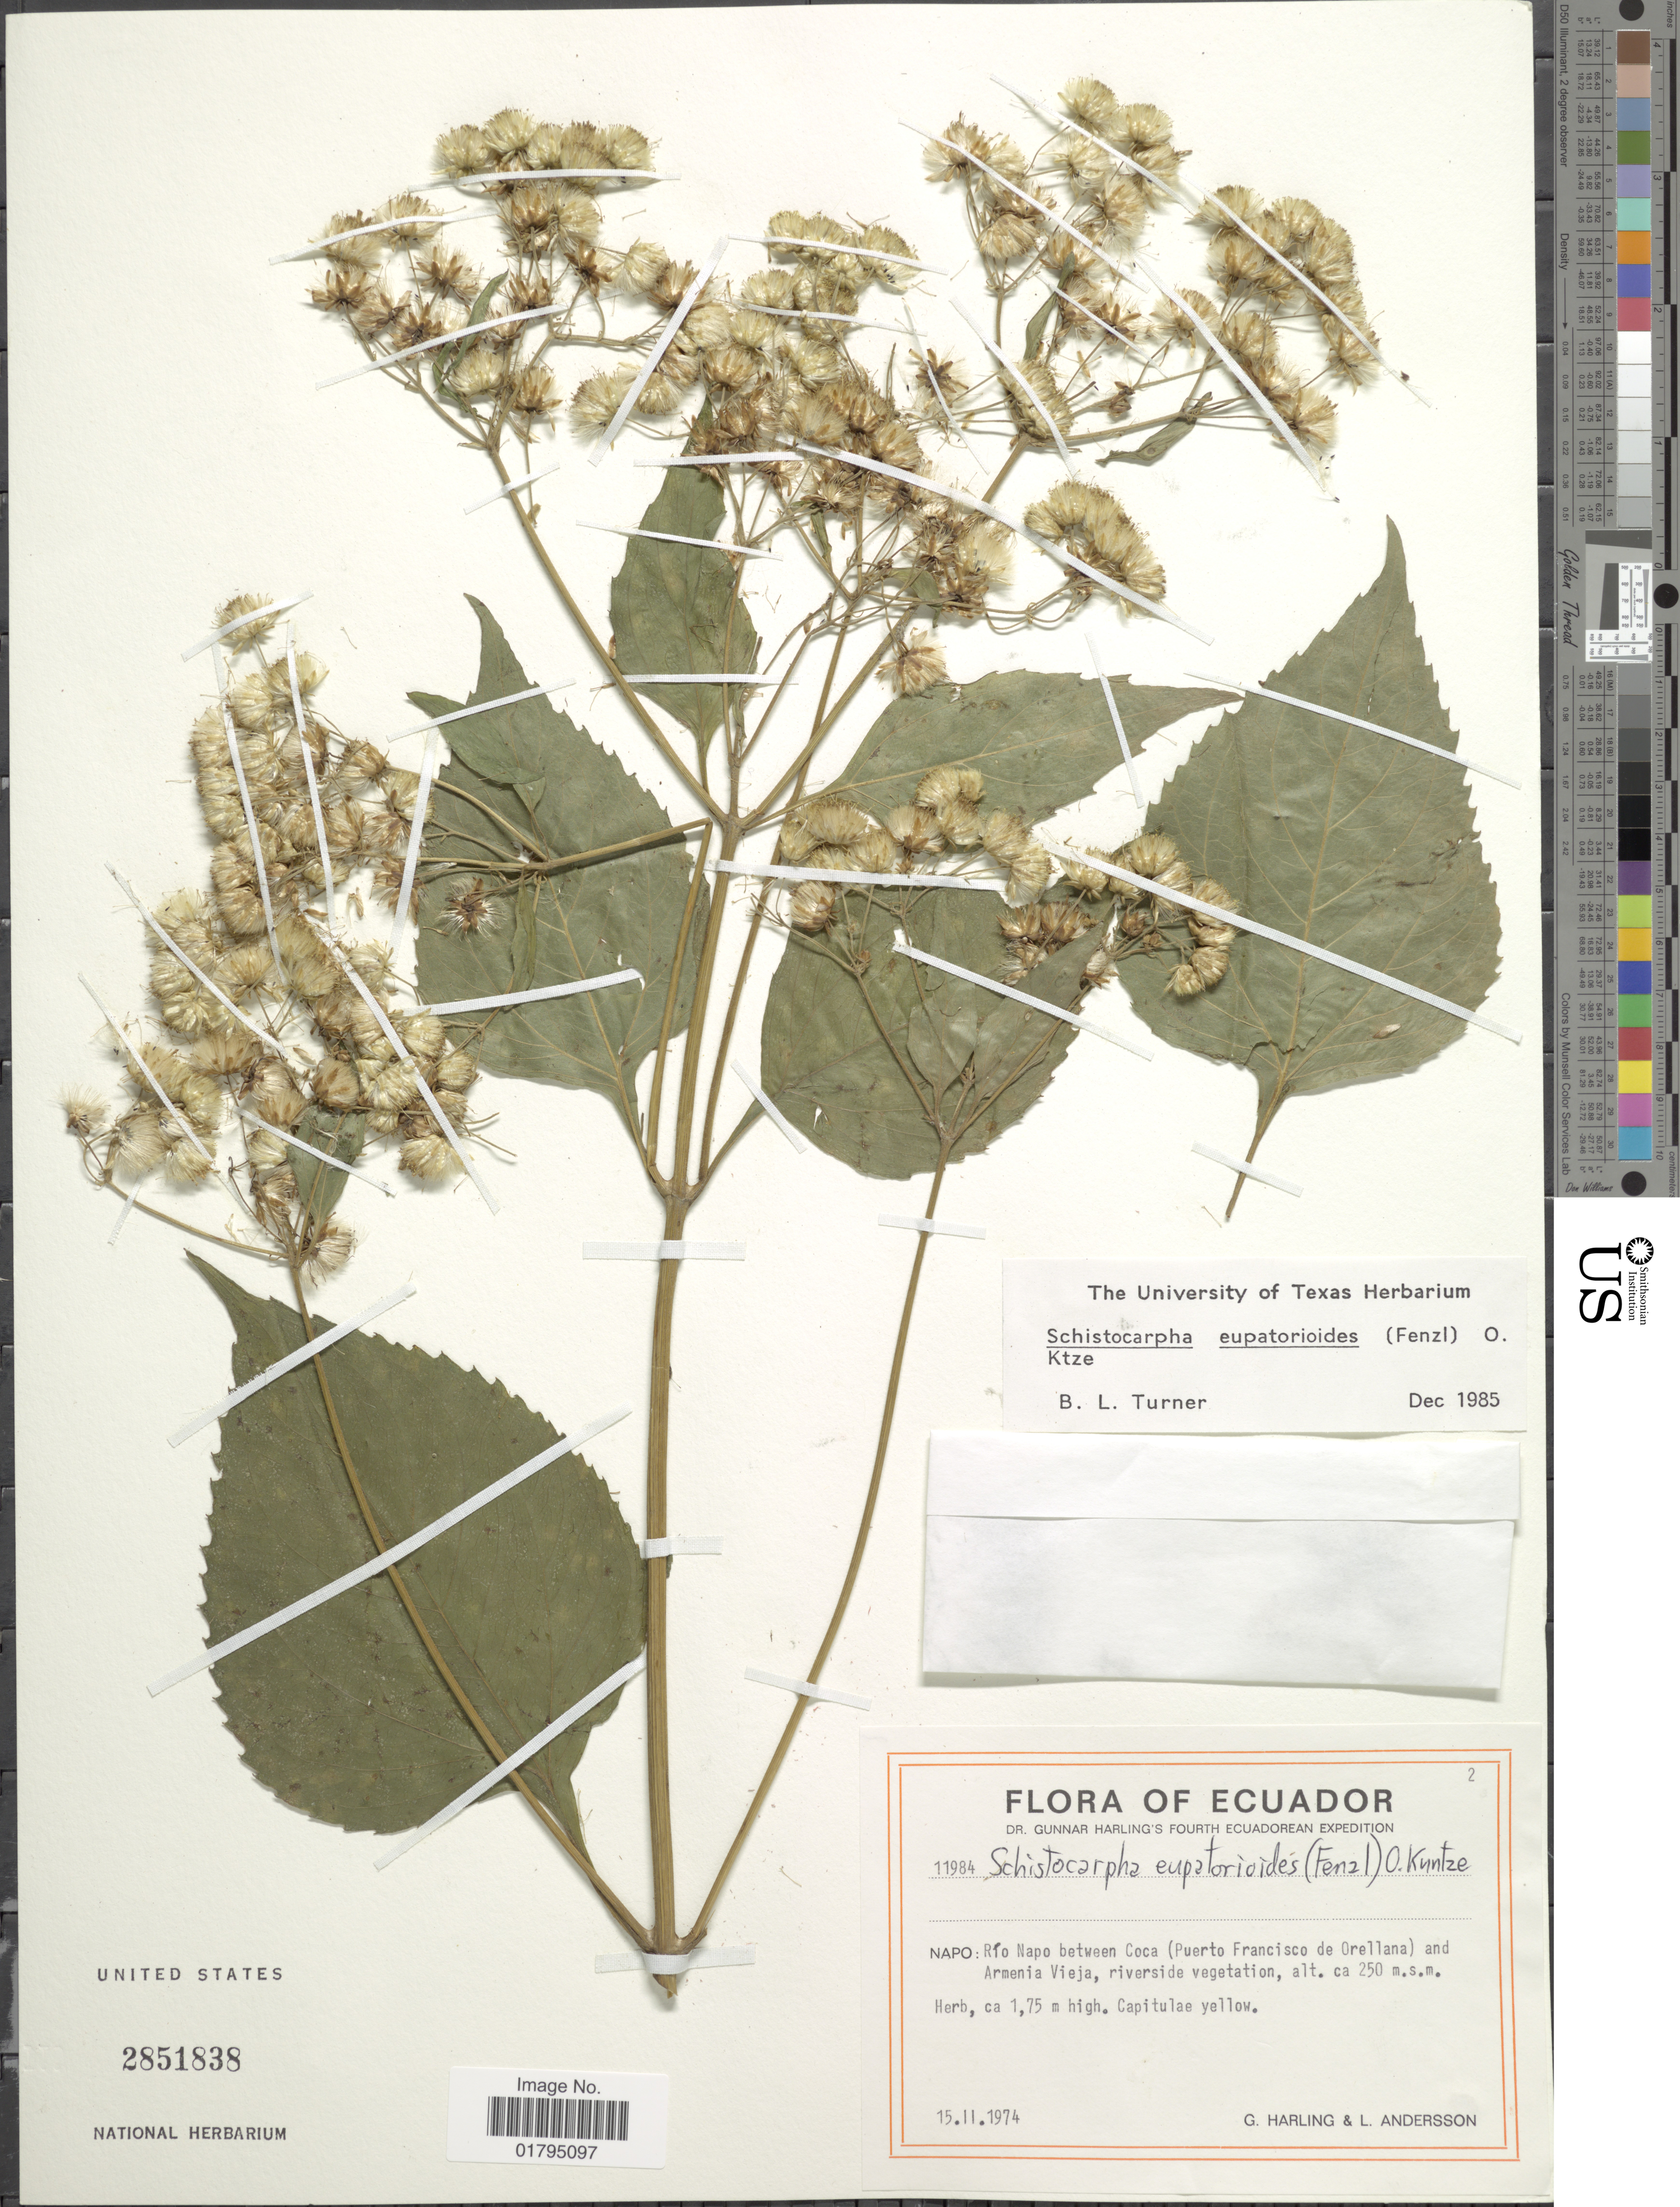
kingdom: Plantae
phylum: Tracheophyta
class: Magnoliopsida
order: Asterales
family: Asteraceae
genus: Schistocarpha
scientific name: Schistocarpha eupatorioides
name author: (Fenzl) Kuntze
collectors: G. Harling & L. Andersson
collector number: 11984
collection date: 1974-02-15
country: Ecuador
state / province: Napo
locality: Napo: Rio Napo Between Coca (Puerto Francisco de Orellana) and Armenia Vieja, riverside vegetation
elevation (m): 250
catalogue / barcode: US 2851838